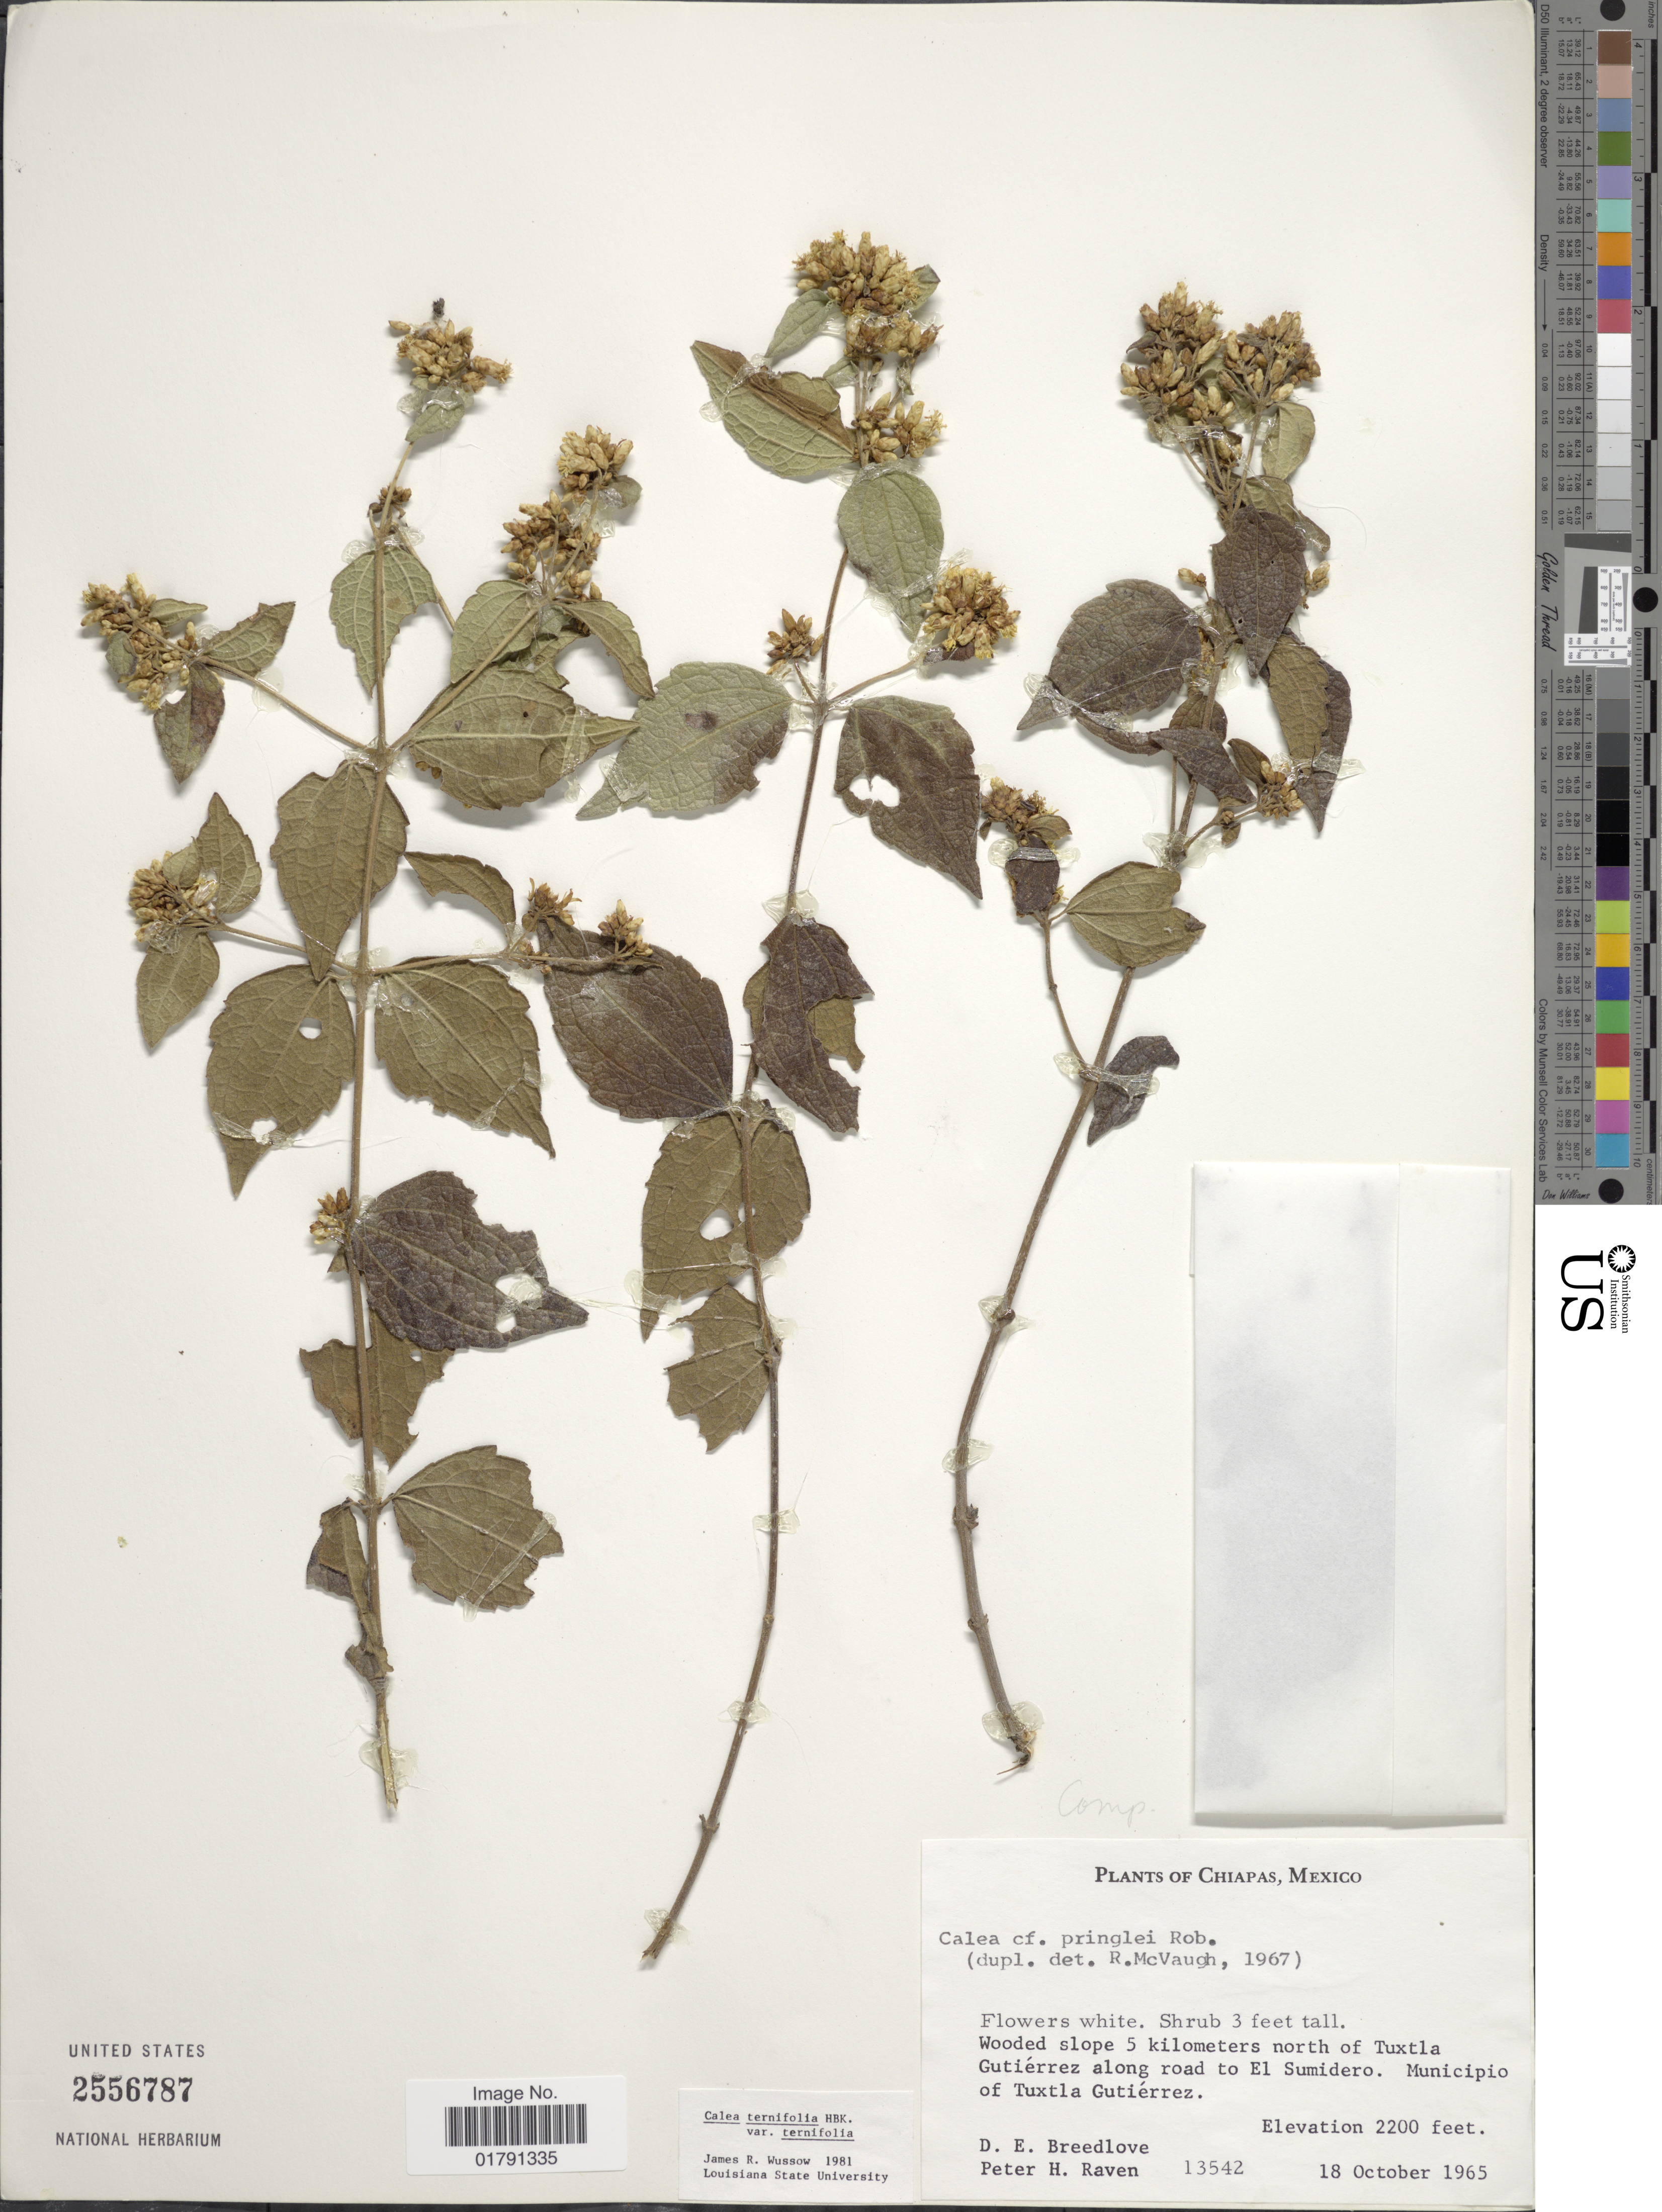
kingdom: Plantae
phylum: Tracheophyta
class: Magnoliopsida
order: Asterales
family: Asteraceae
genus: Calea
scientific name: Calea ternifolia var. ternifolia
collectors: D. E. Breedlove & P. Raven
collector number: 13542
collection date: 1965-10-18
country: Mexico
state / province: Chiapas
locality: Wooded slope 5 kilometers north of Tuxtla Gutierrez along road to El Sumidero, Municipio of Tuxtla Gutierrez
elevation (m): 671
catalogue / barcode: US 2556787